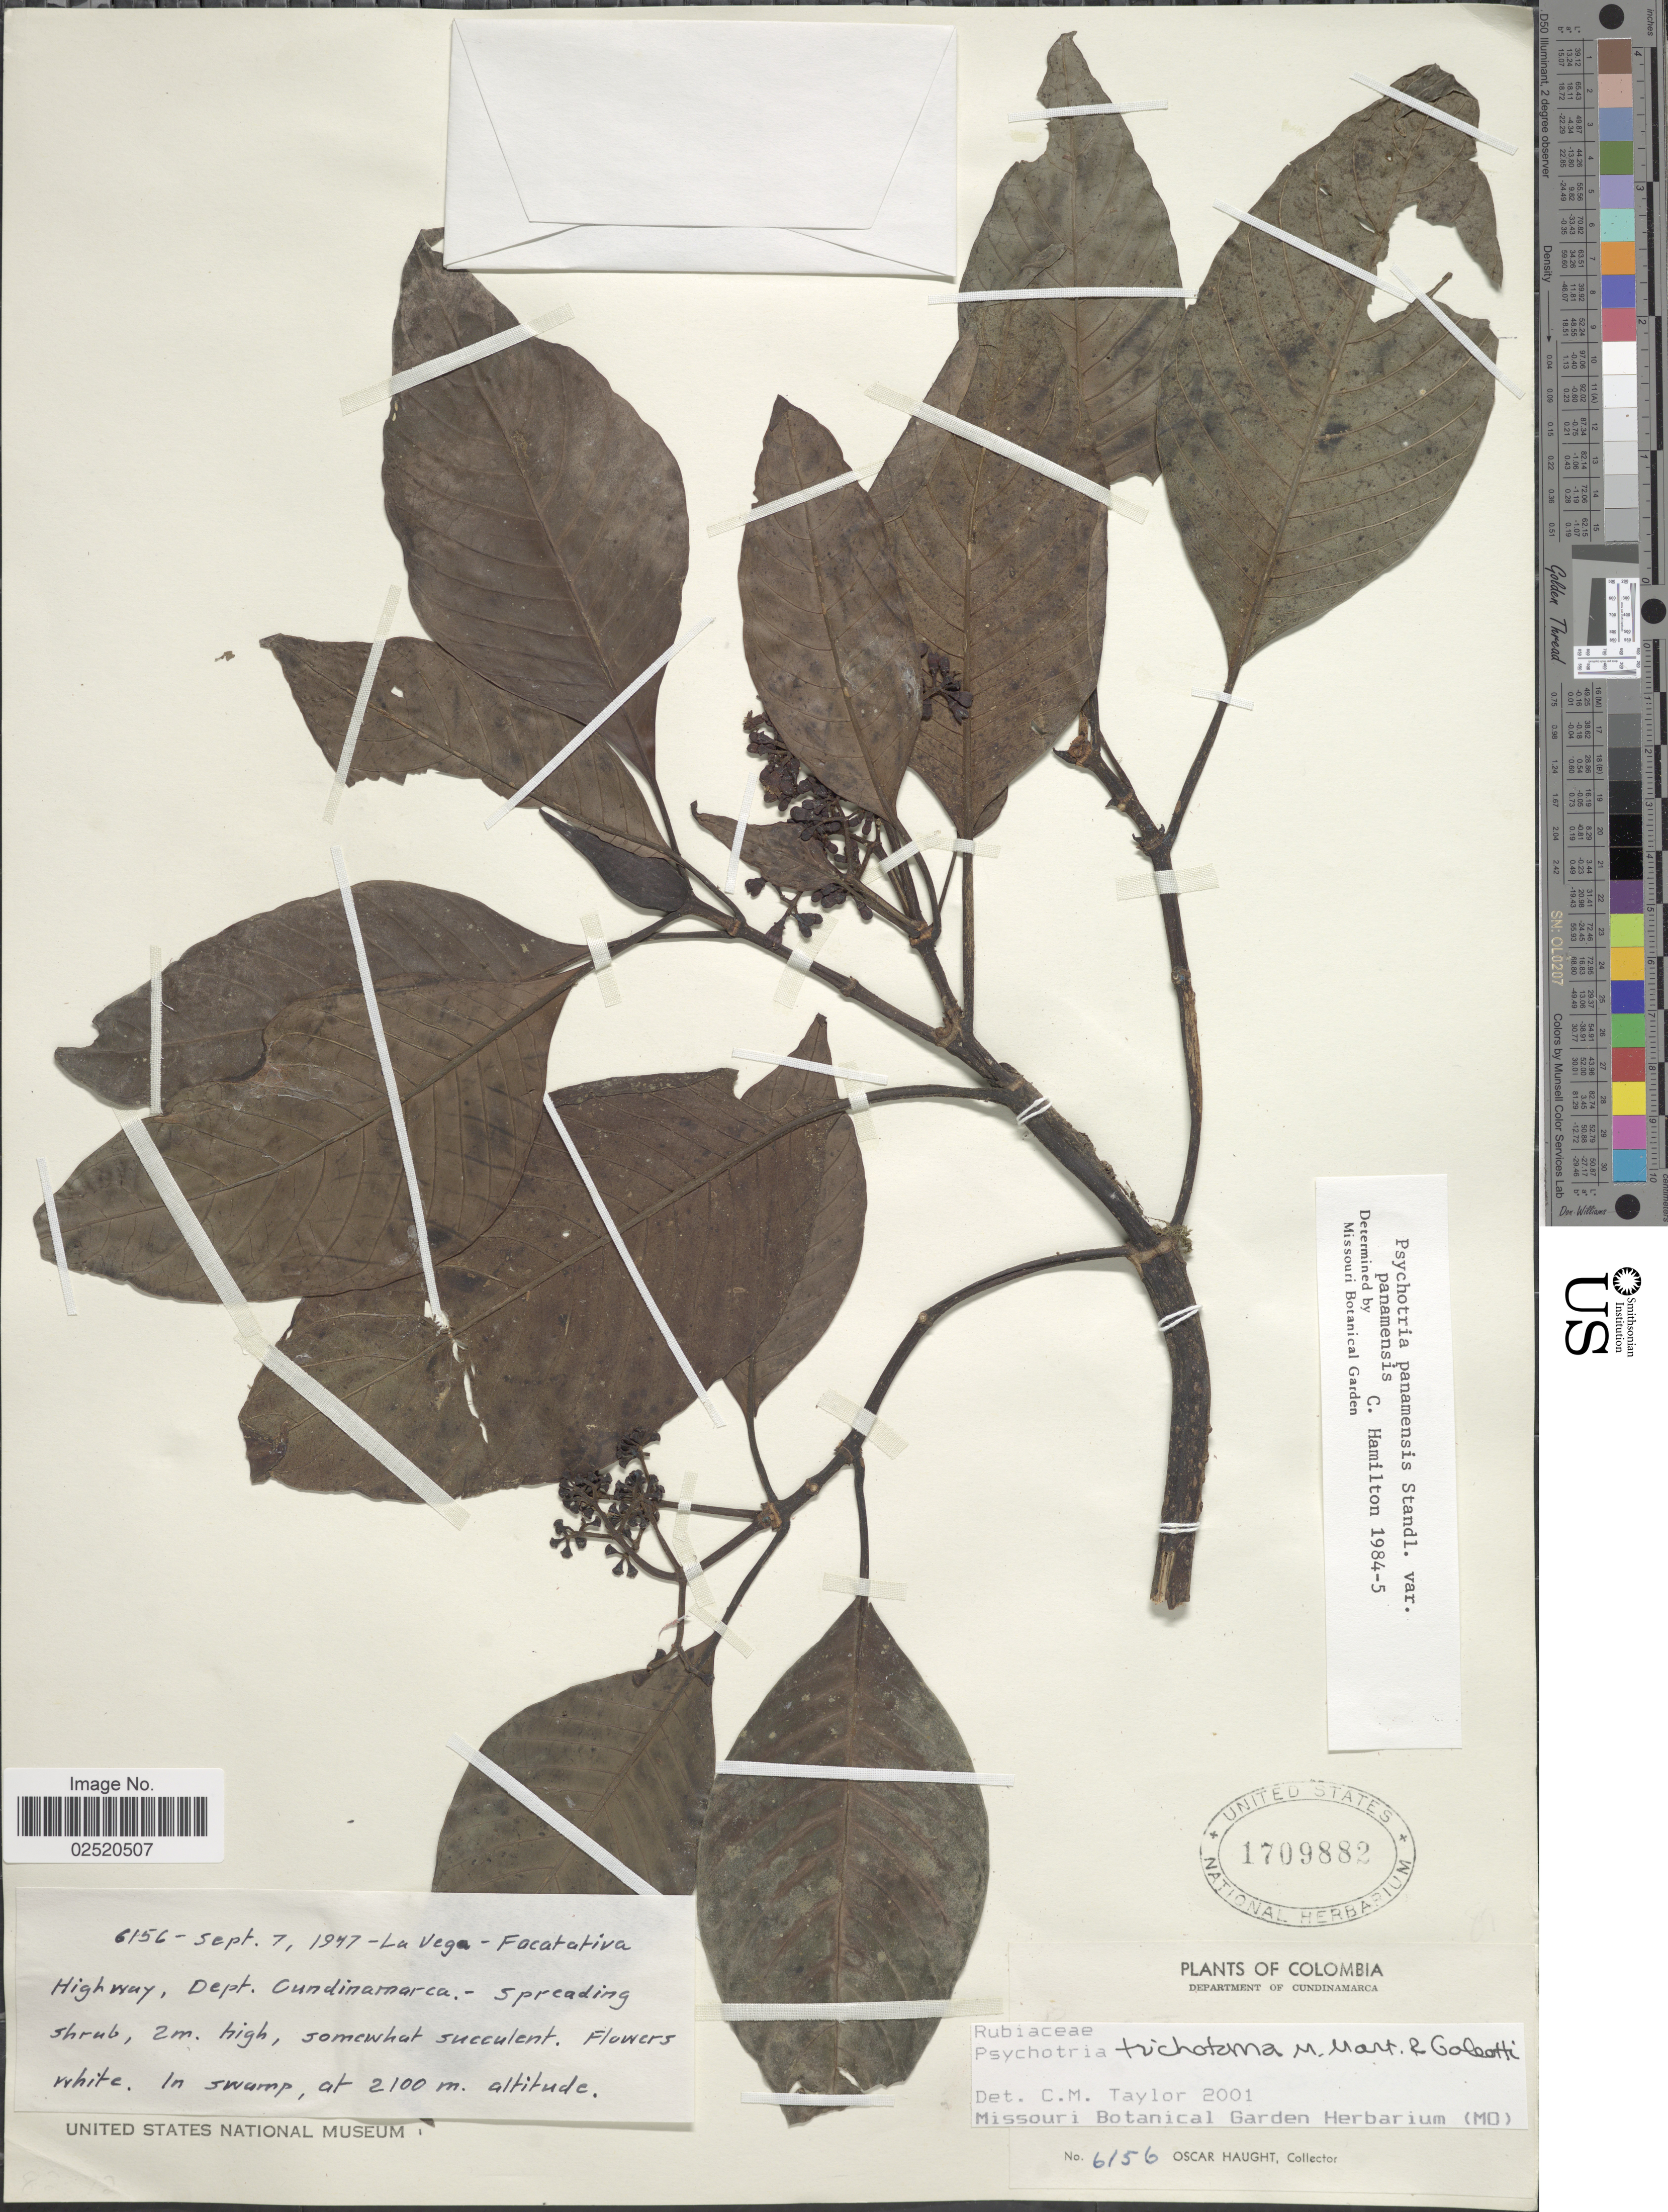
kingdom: Plantae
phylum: Tracheophyta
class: Magnoliopsida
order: Gentianales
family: Rubiaceae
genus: Psychotria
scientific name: Psychotria trichotoma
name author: M. Martens & Galeotti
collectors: O. Haught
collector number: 6156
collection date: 1947-09-07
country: Colombia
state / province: Cundinamarca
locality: La Vega - Facatativa Highway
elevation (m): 2100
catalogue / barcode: US 1709882